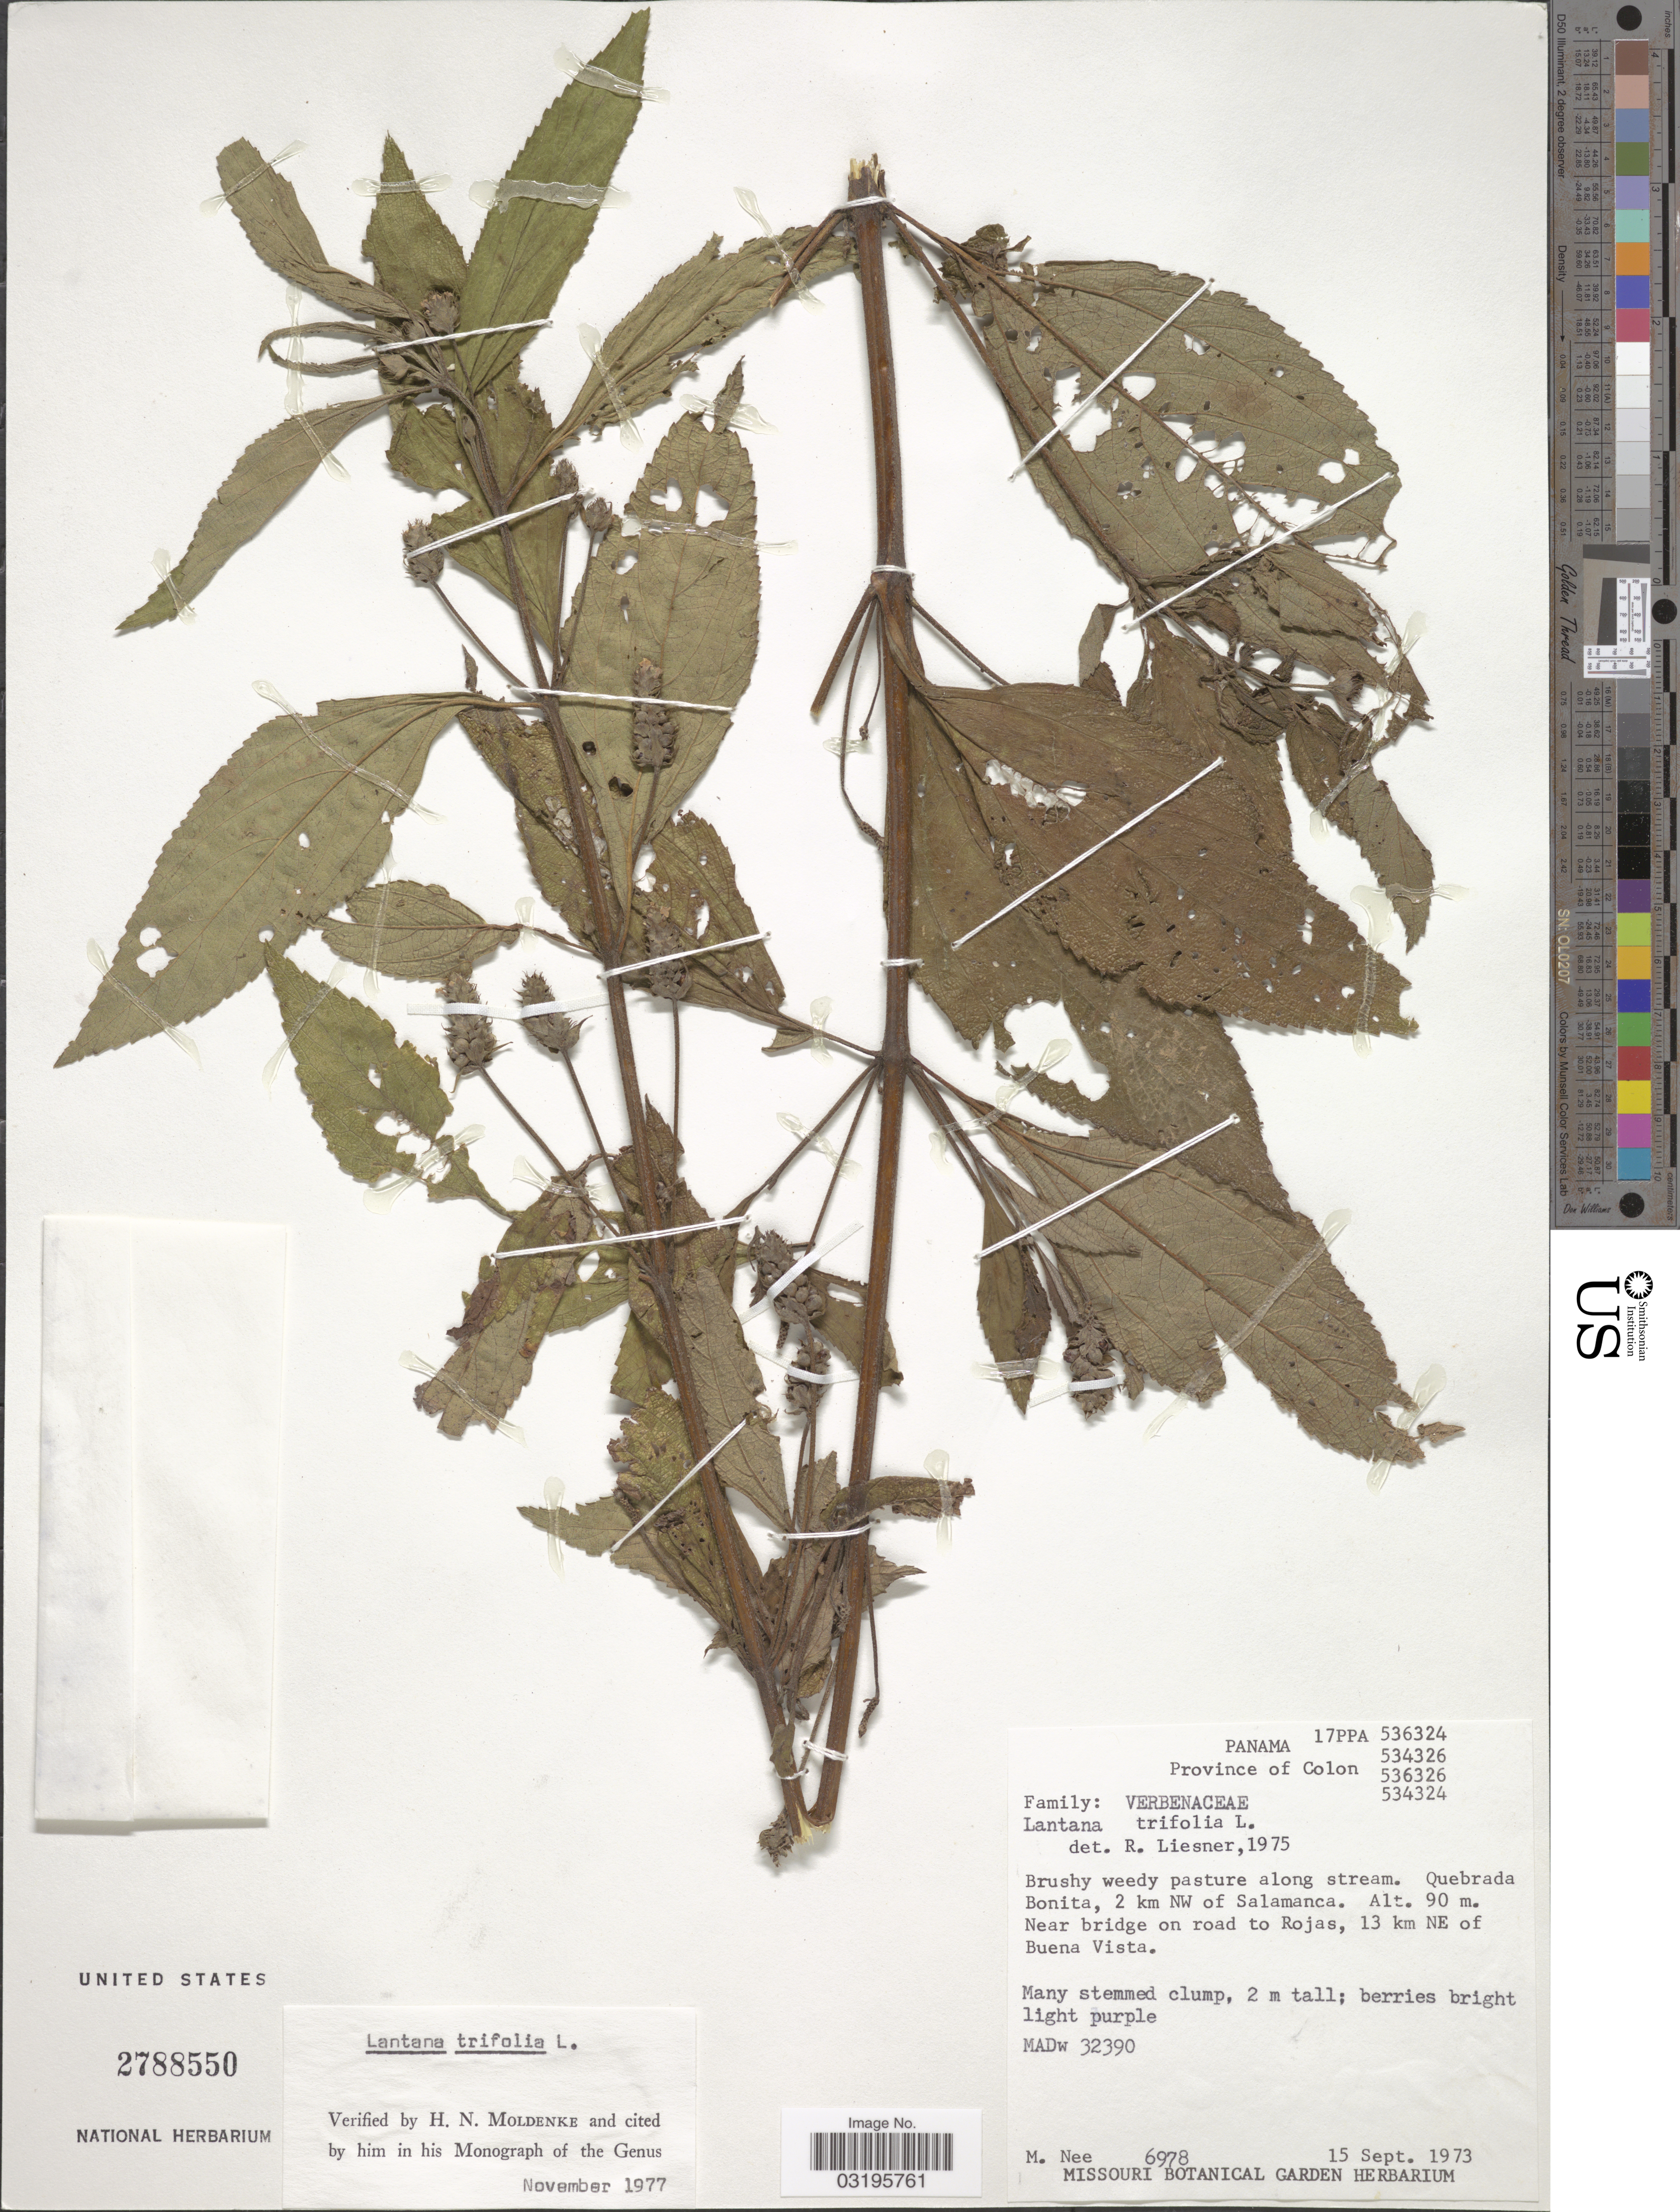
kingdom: Plantae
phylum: Tracheophyta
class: Magnoliopsida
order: Lamiales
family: Verbenaceae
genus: Lantana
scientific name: Lantana trifolia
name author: L.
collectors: M. Nee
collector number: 6978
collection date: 1973-09-15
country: Panama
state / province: Colón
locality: Quebrada Bonita, 2 km NW of Salamanca. Near bridge on road to Rojas, 13 km NE of Buena Vista.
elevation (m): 90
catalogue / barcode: US 2788550